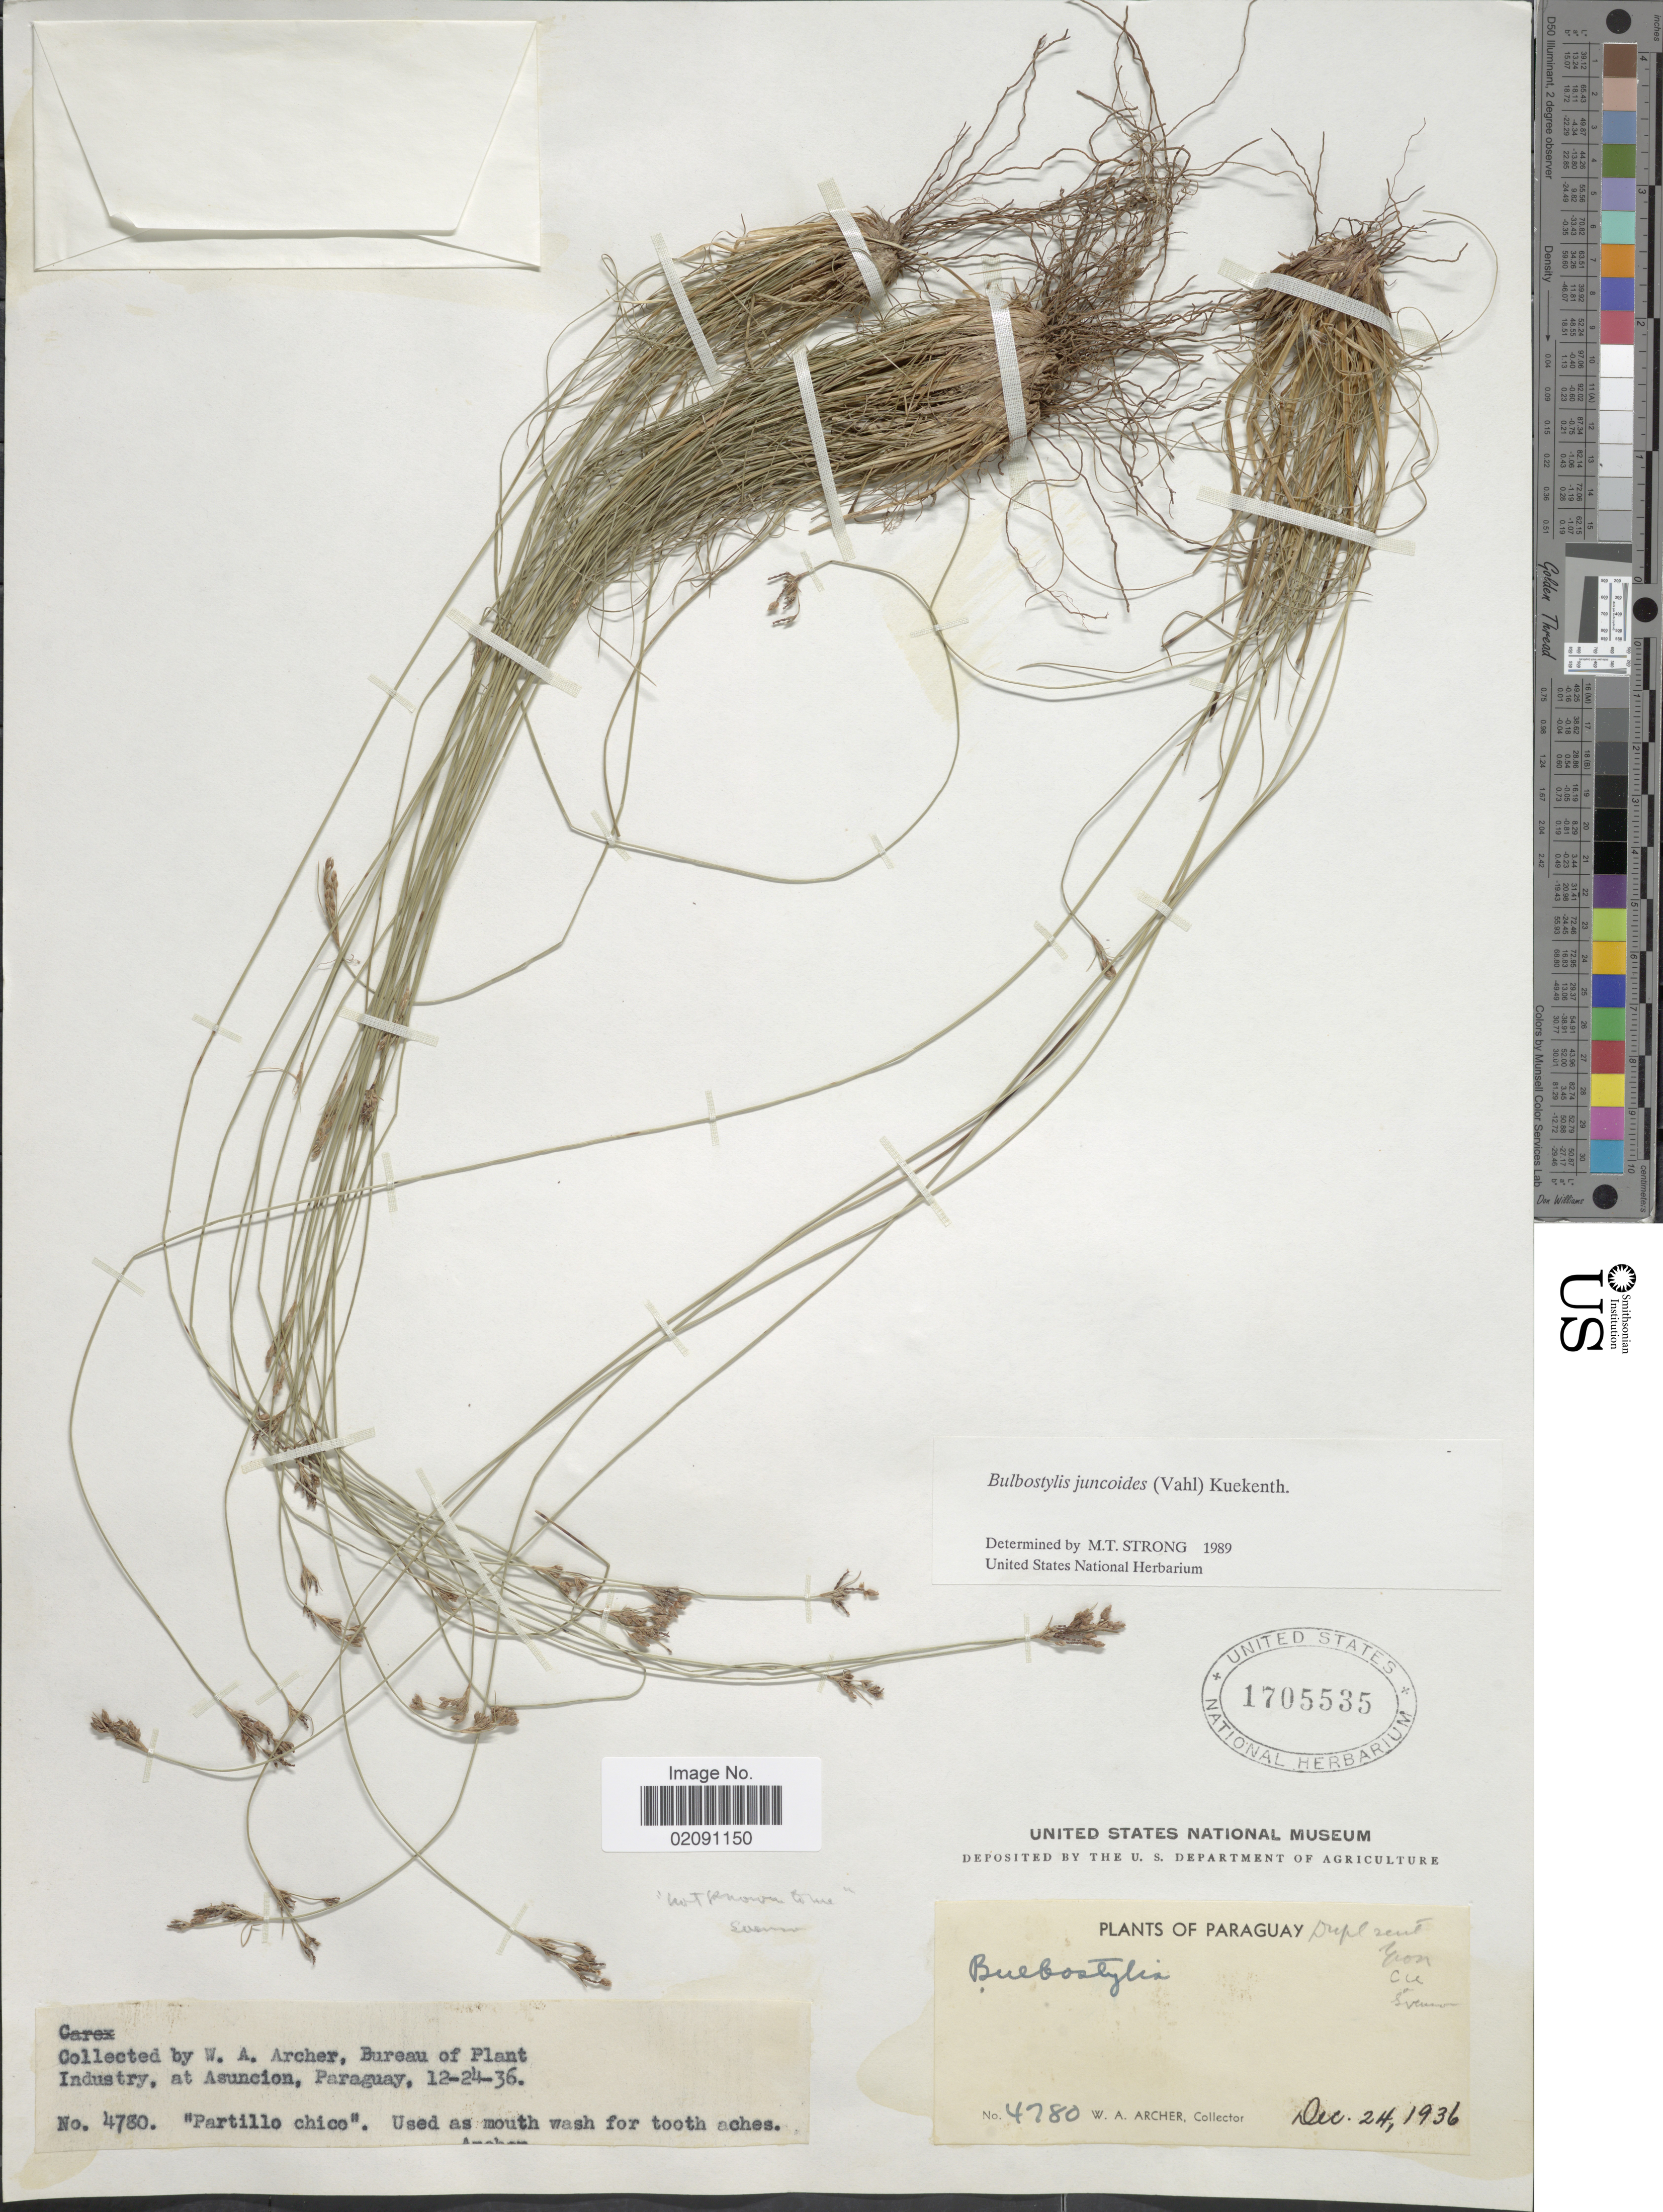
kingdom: Plantae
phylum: Tracheophyta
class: Liliopsida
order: Poales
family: Cyperaceae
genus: Bulbostylis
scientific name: Bulbostylis juncoides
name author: (Vahl) Kük. ex Herter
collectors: W. A. Archer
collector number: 4780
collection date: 1936-12-24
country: Paraguay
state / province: Asuncion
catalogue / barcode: US 1705535